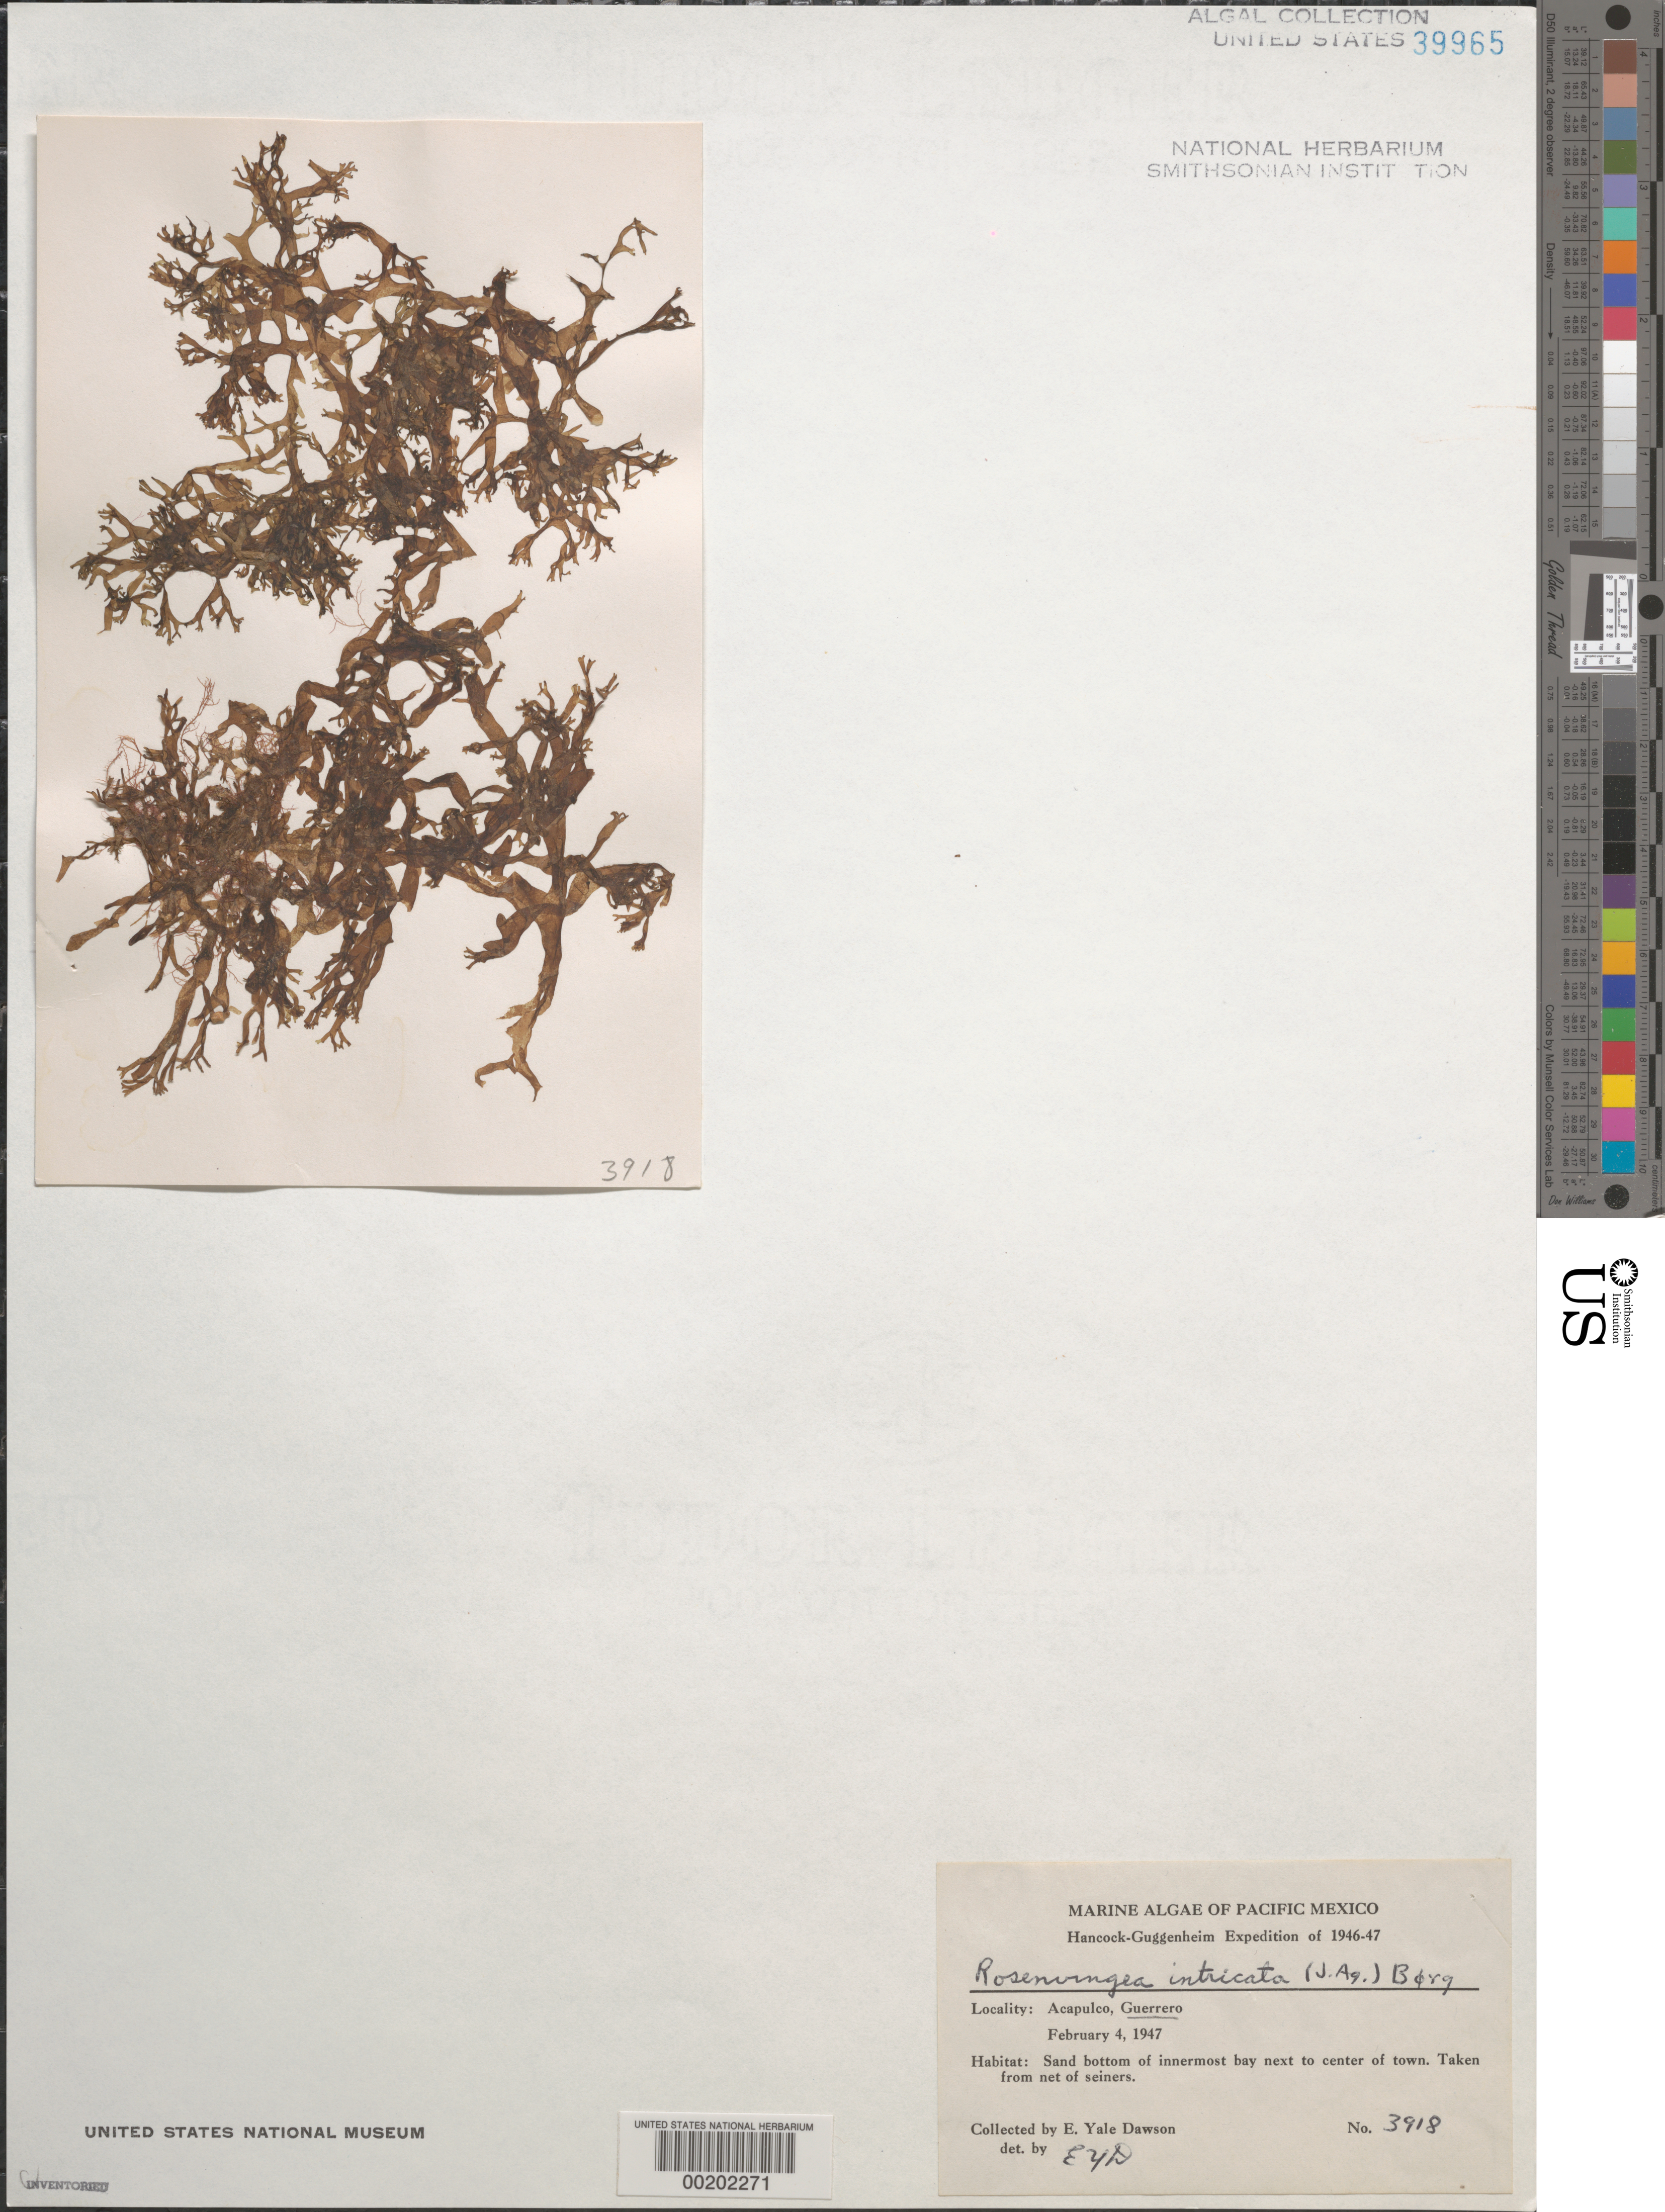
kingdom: Chromista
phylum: Ochrophyta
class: Phaeophyceae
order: Scytosiphonales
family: Scytosiphonaceae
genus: Rosenvingea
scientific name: Rosenvingea endiviifolia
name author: (Martius) M.J. Wynne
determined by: Algae name updating Project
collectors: E. Y. Dawson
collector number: EYD 3918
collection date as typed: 04 February 1947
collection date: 1947-02-04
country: Mexico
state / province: Guerrero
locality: Acapulco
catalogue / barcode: US 39965